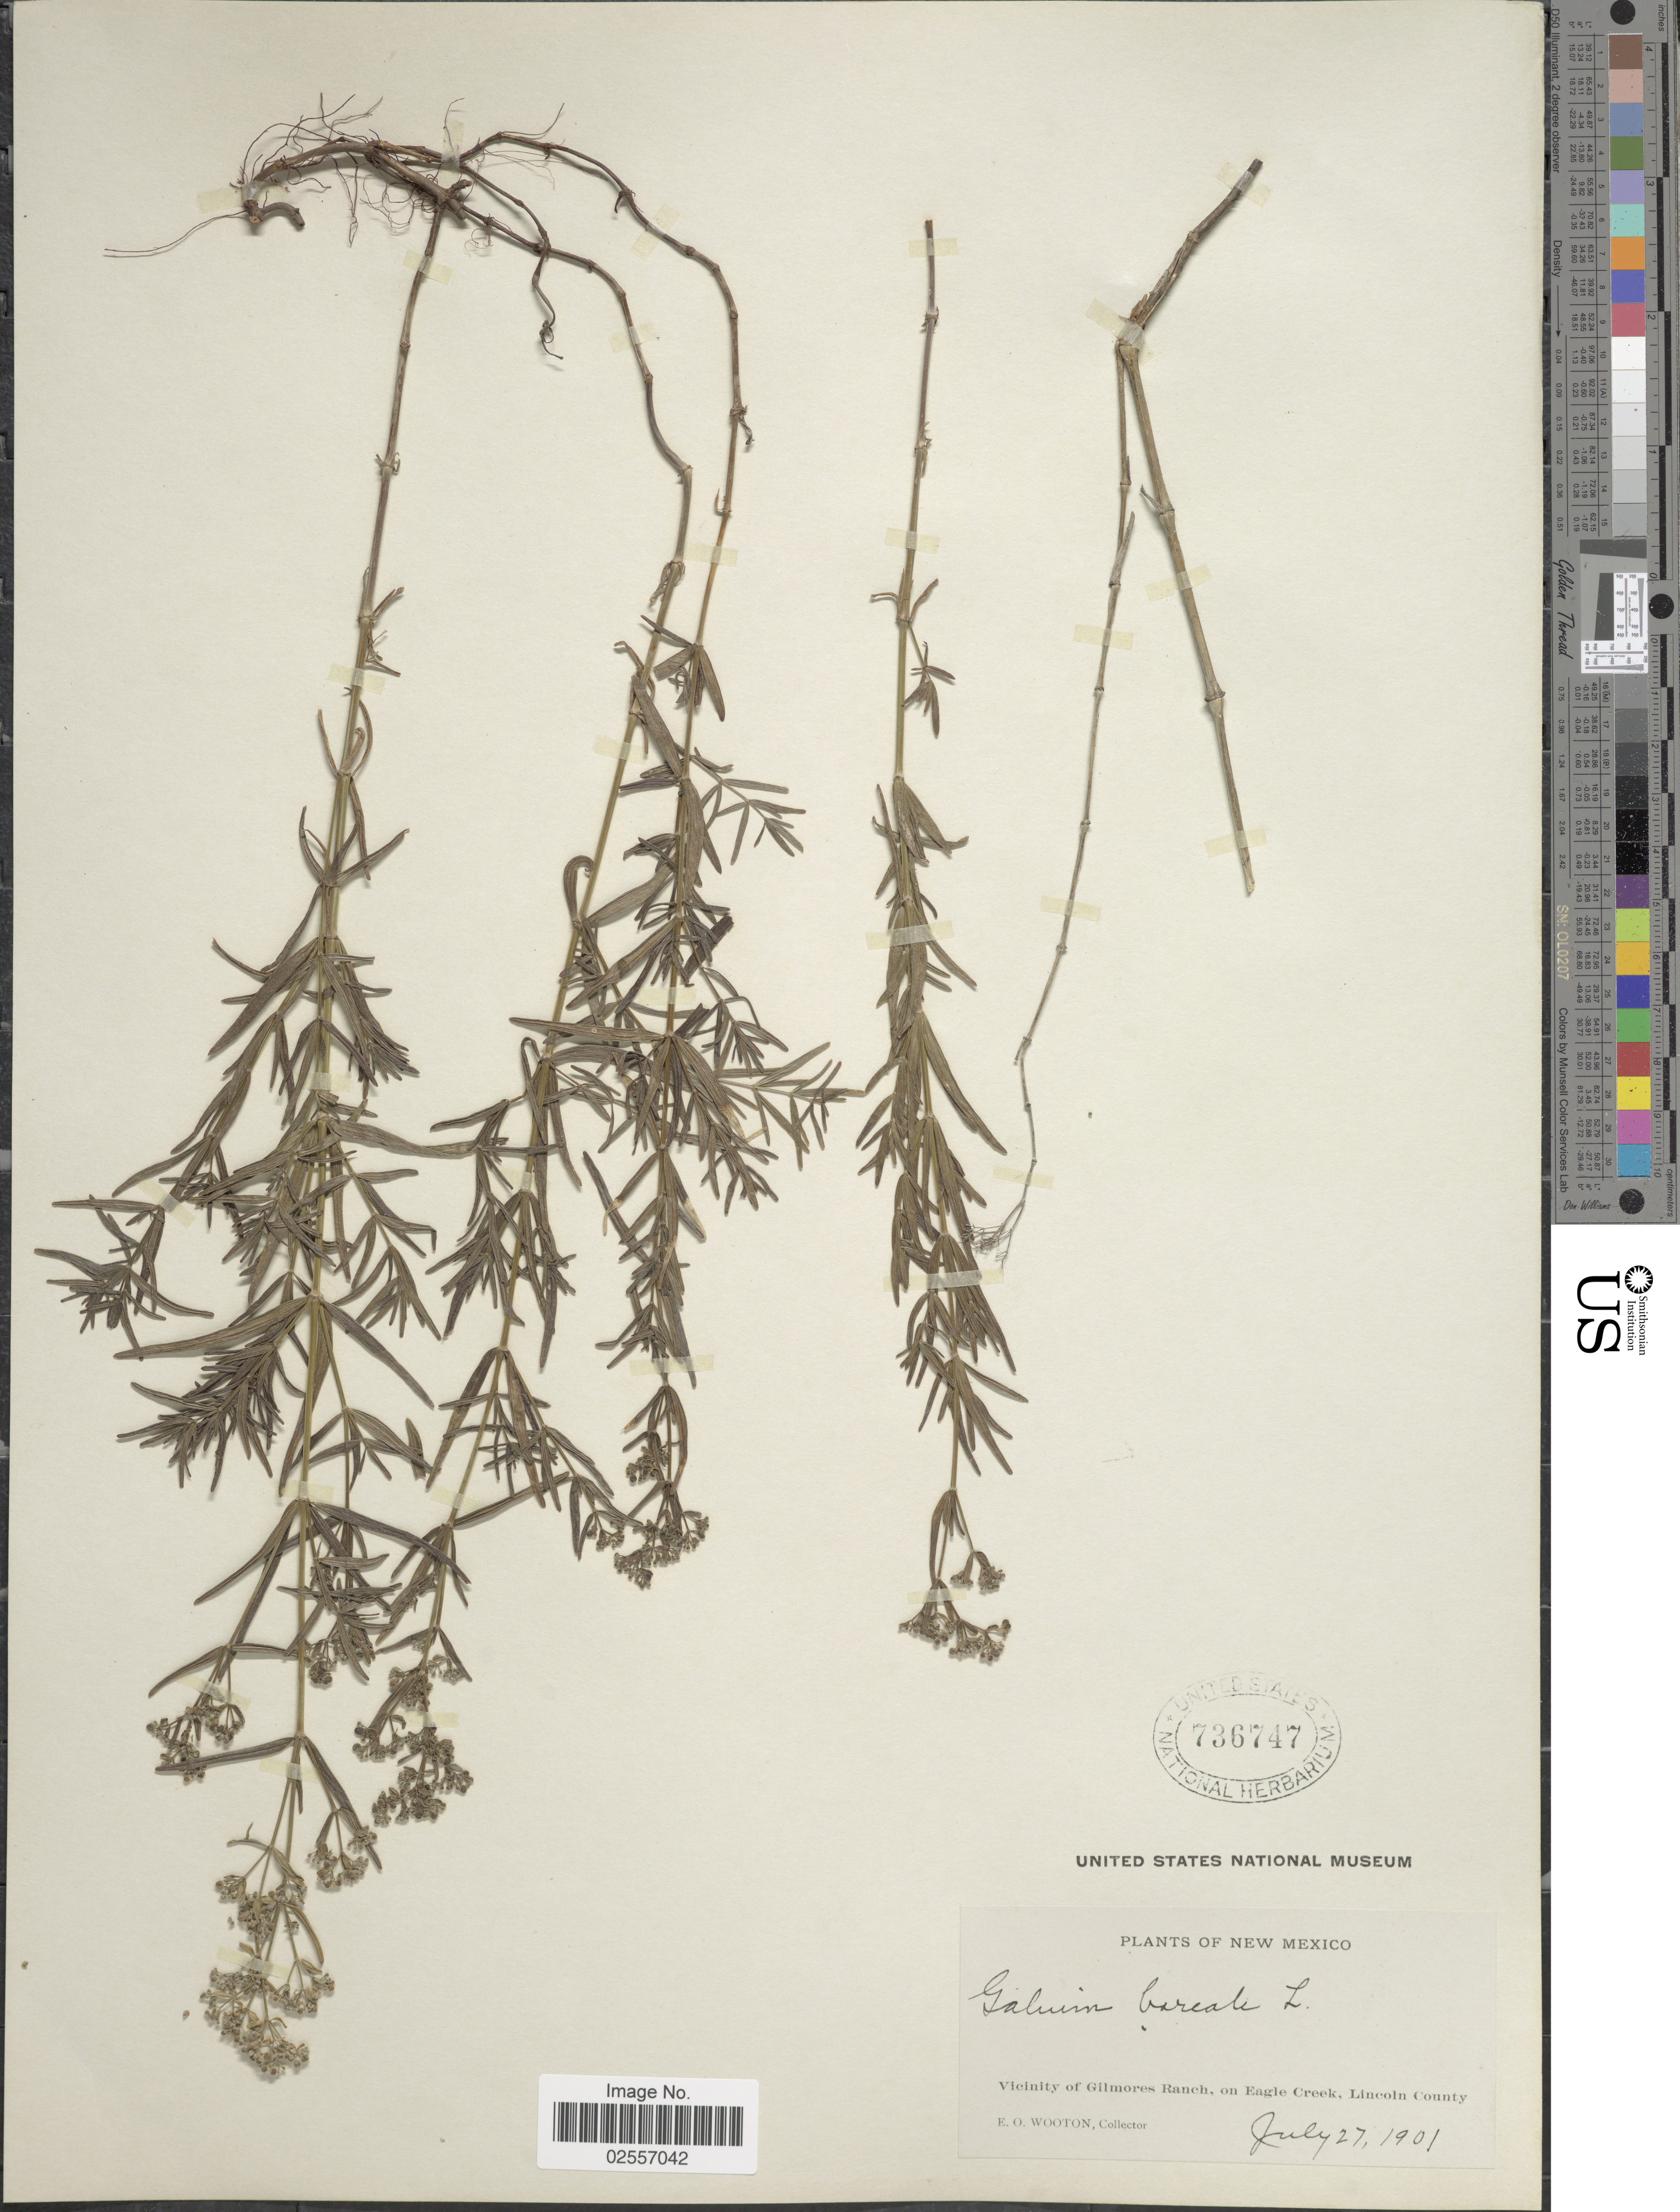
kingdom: Plantae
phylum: Tracheophyta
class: Magnoliopsida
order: Gentianales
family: Rubiaceae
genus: Galium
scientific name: Galium boreale L.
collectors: E. O. Wooton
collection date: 1901-07-27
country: United States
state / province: New Mexico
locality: Vicinity of Gilmores Ranch, on Eagle Creek, Lincoln County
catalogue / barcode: US 736747